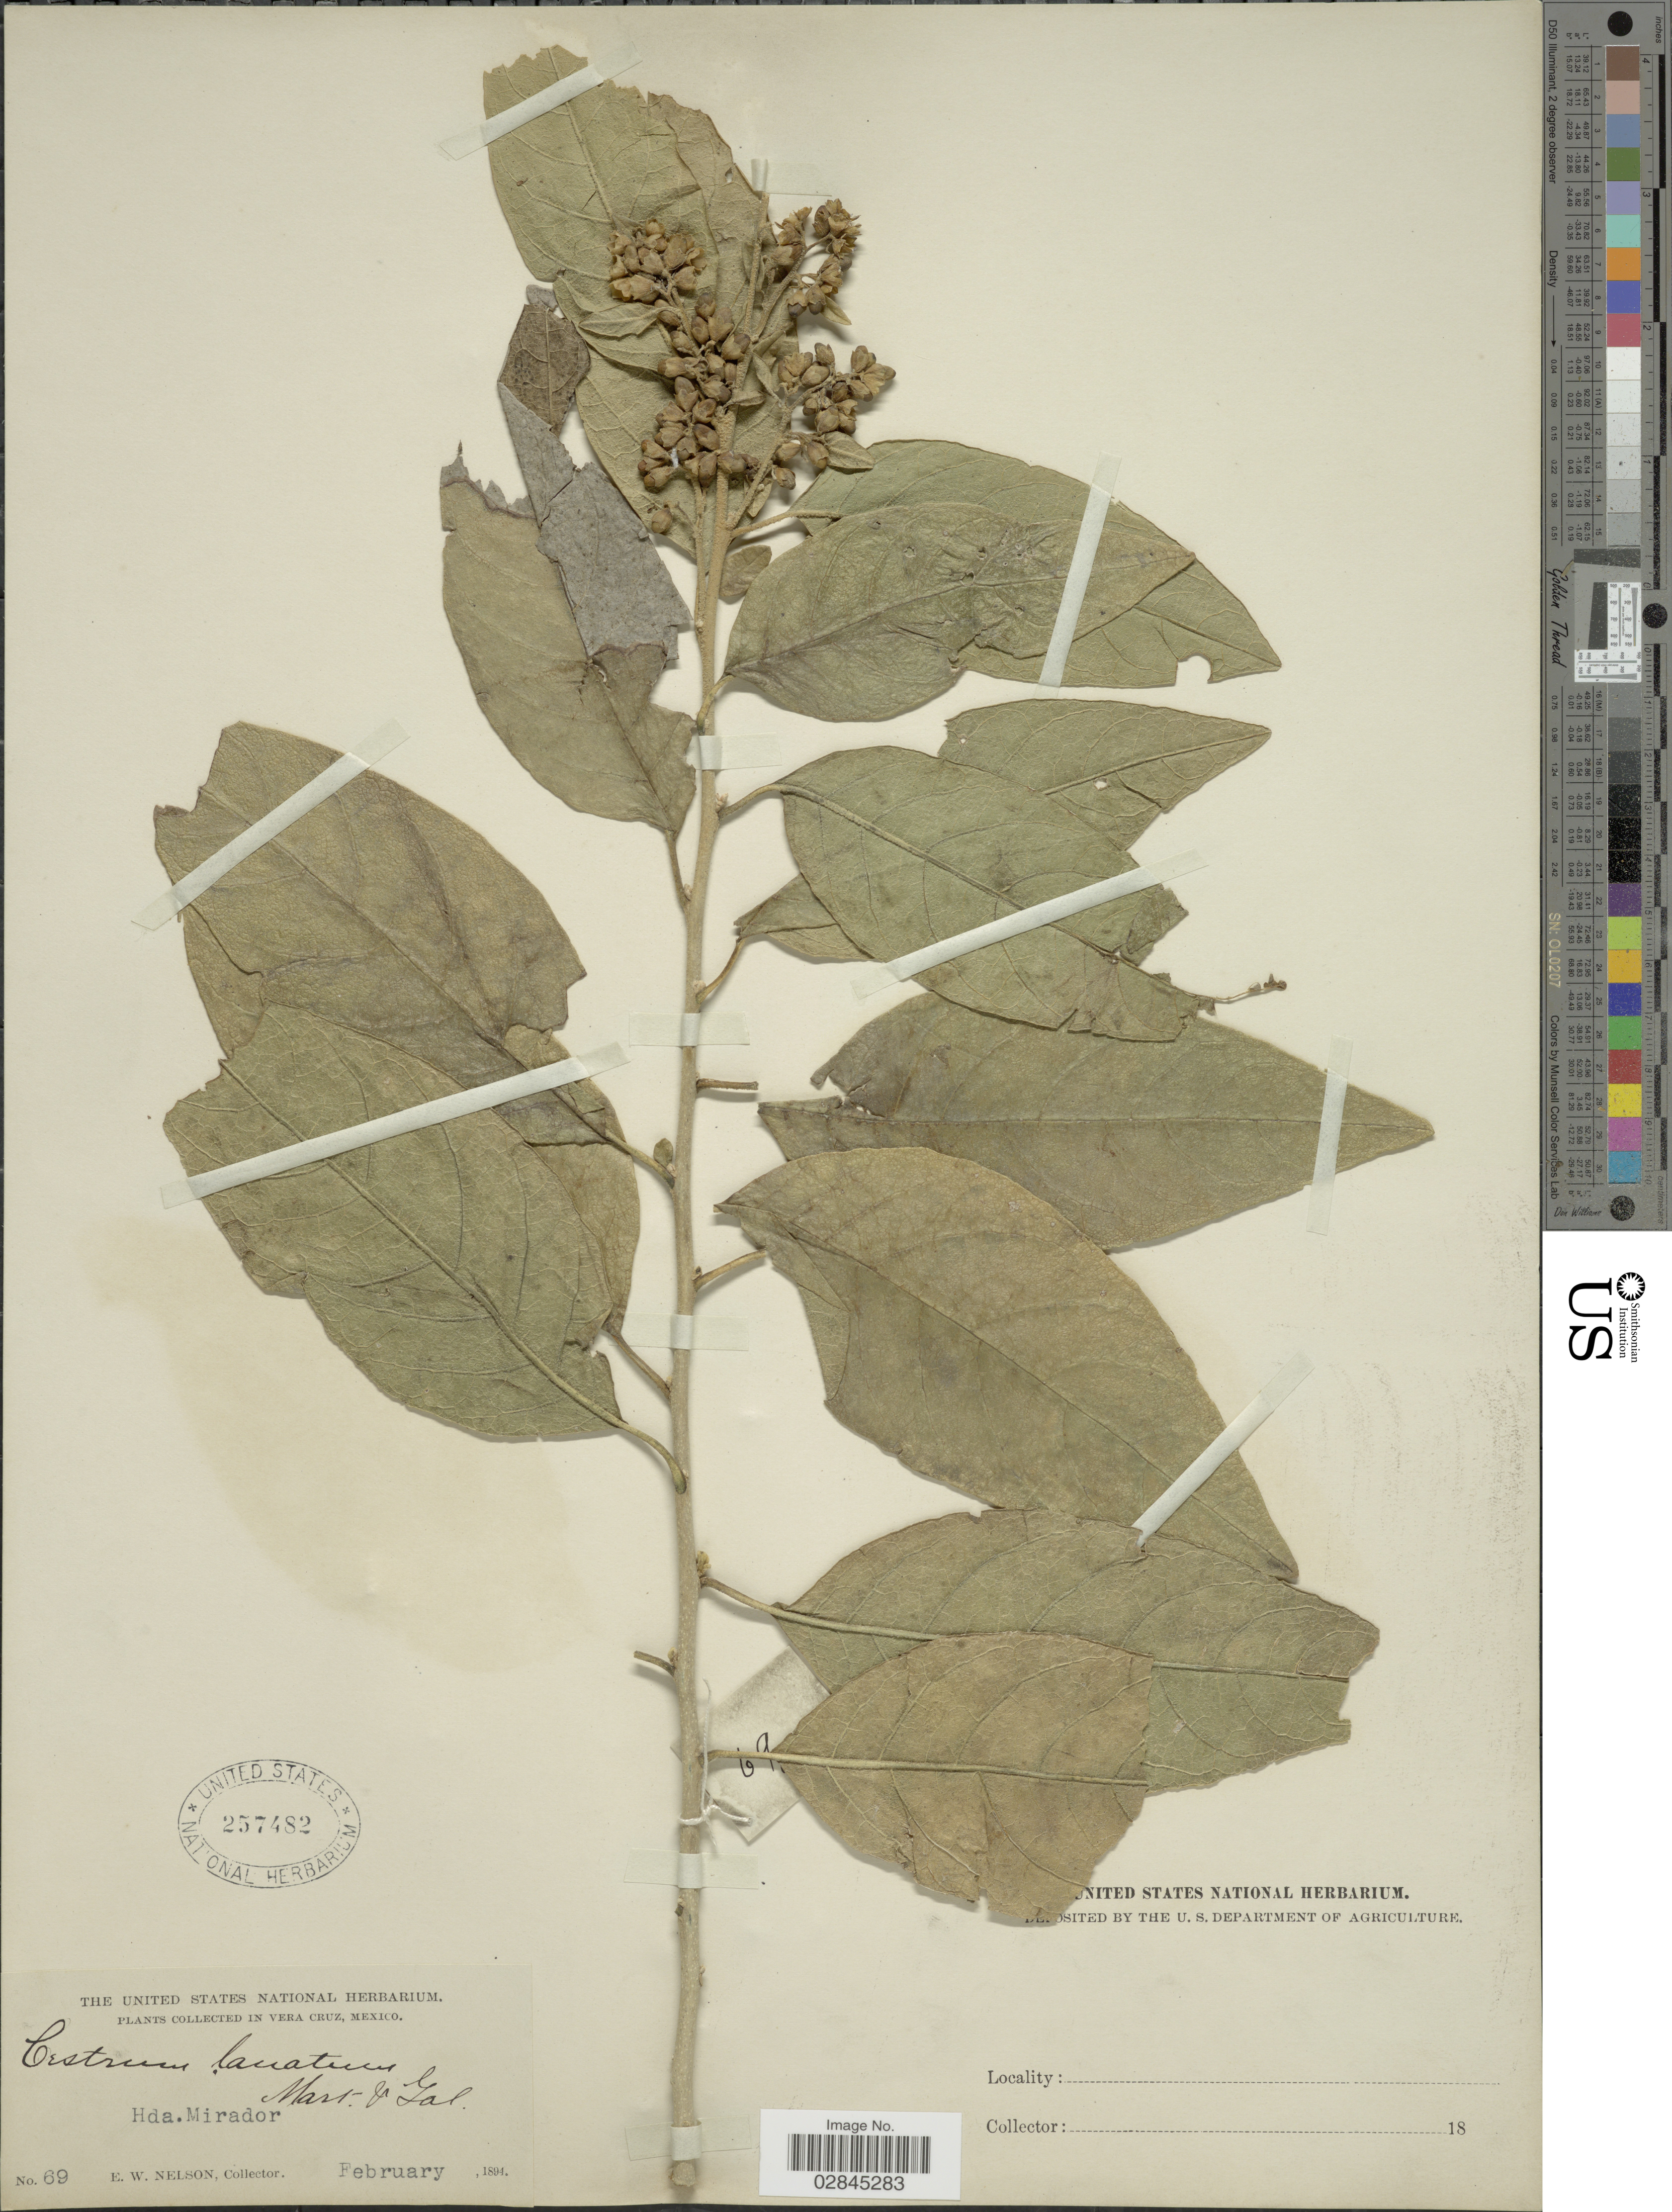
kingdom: Plantae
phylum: Tracheophyta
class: Magnoliopsida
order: Solanales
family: Solanaceae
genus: Cestrum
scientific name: Cestrum tomentosum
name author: L. f.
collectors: E. W. Nelson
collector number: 69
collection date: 1894-02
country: Mexico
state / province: Veracruz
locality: Vera Cruz. Hda. Mirador.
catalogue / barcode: US 257482